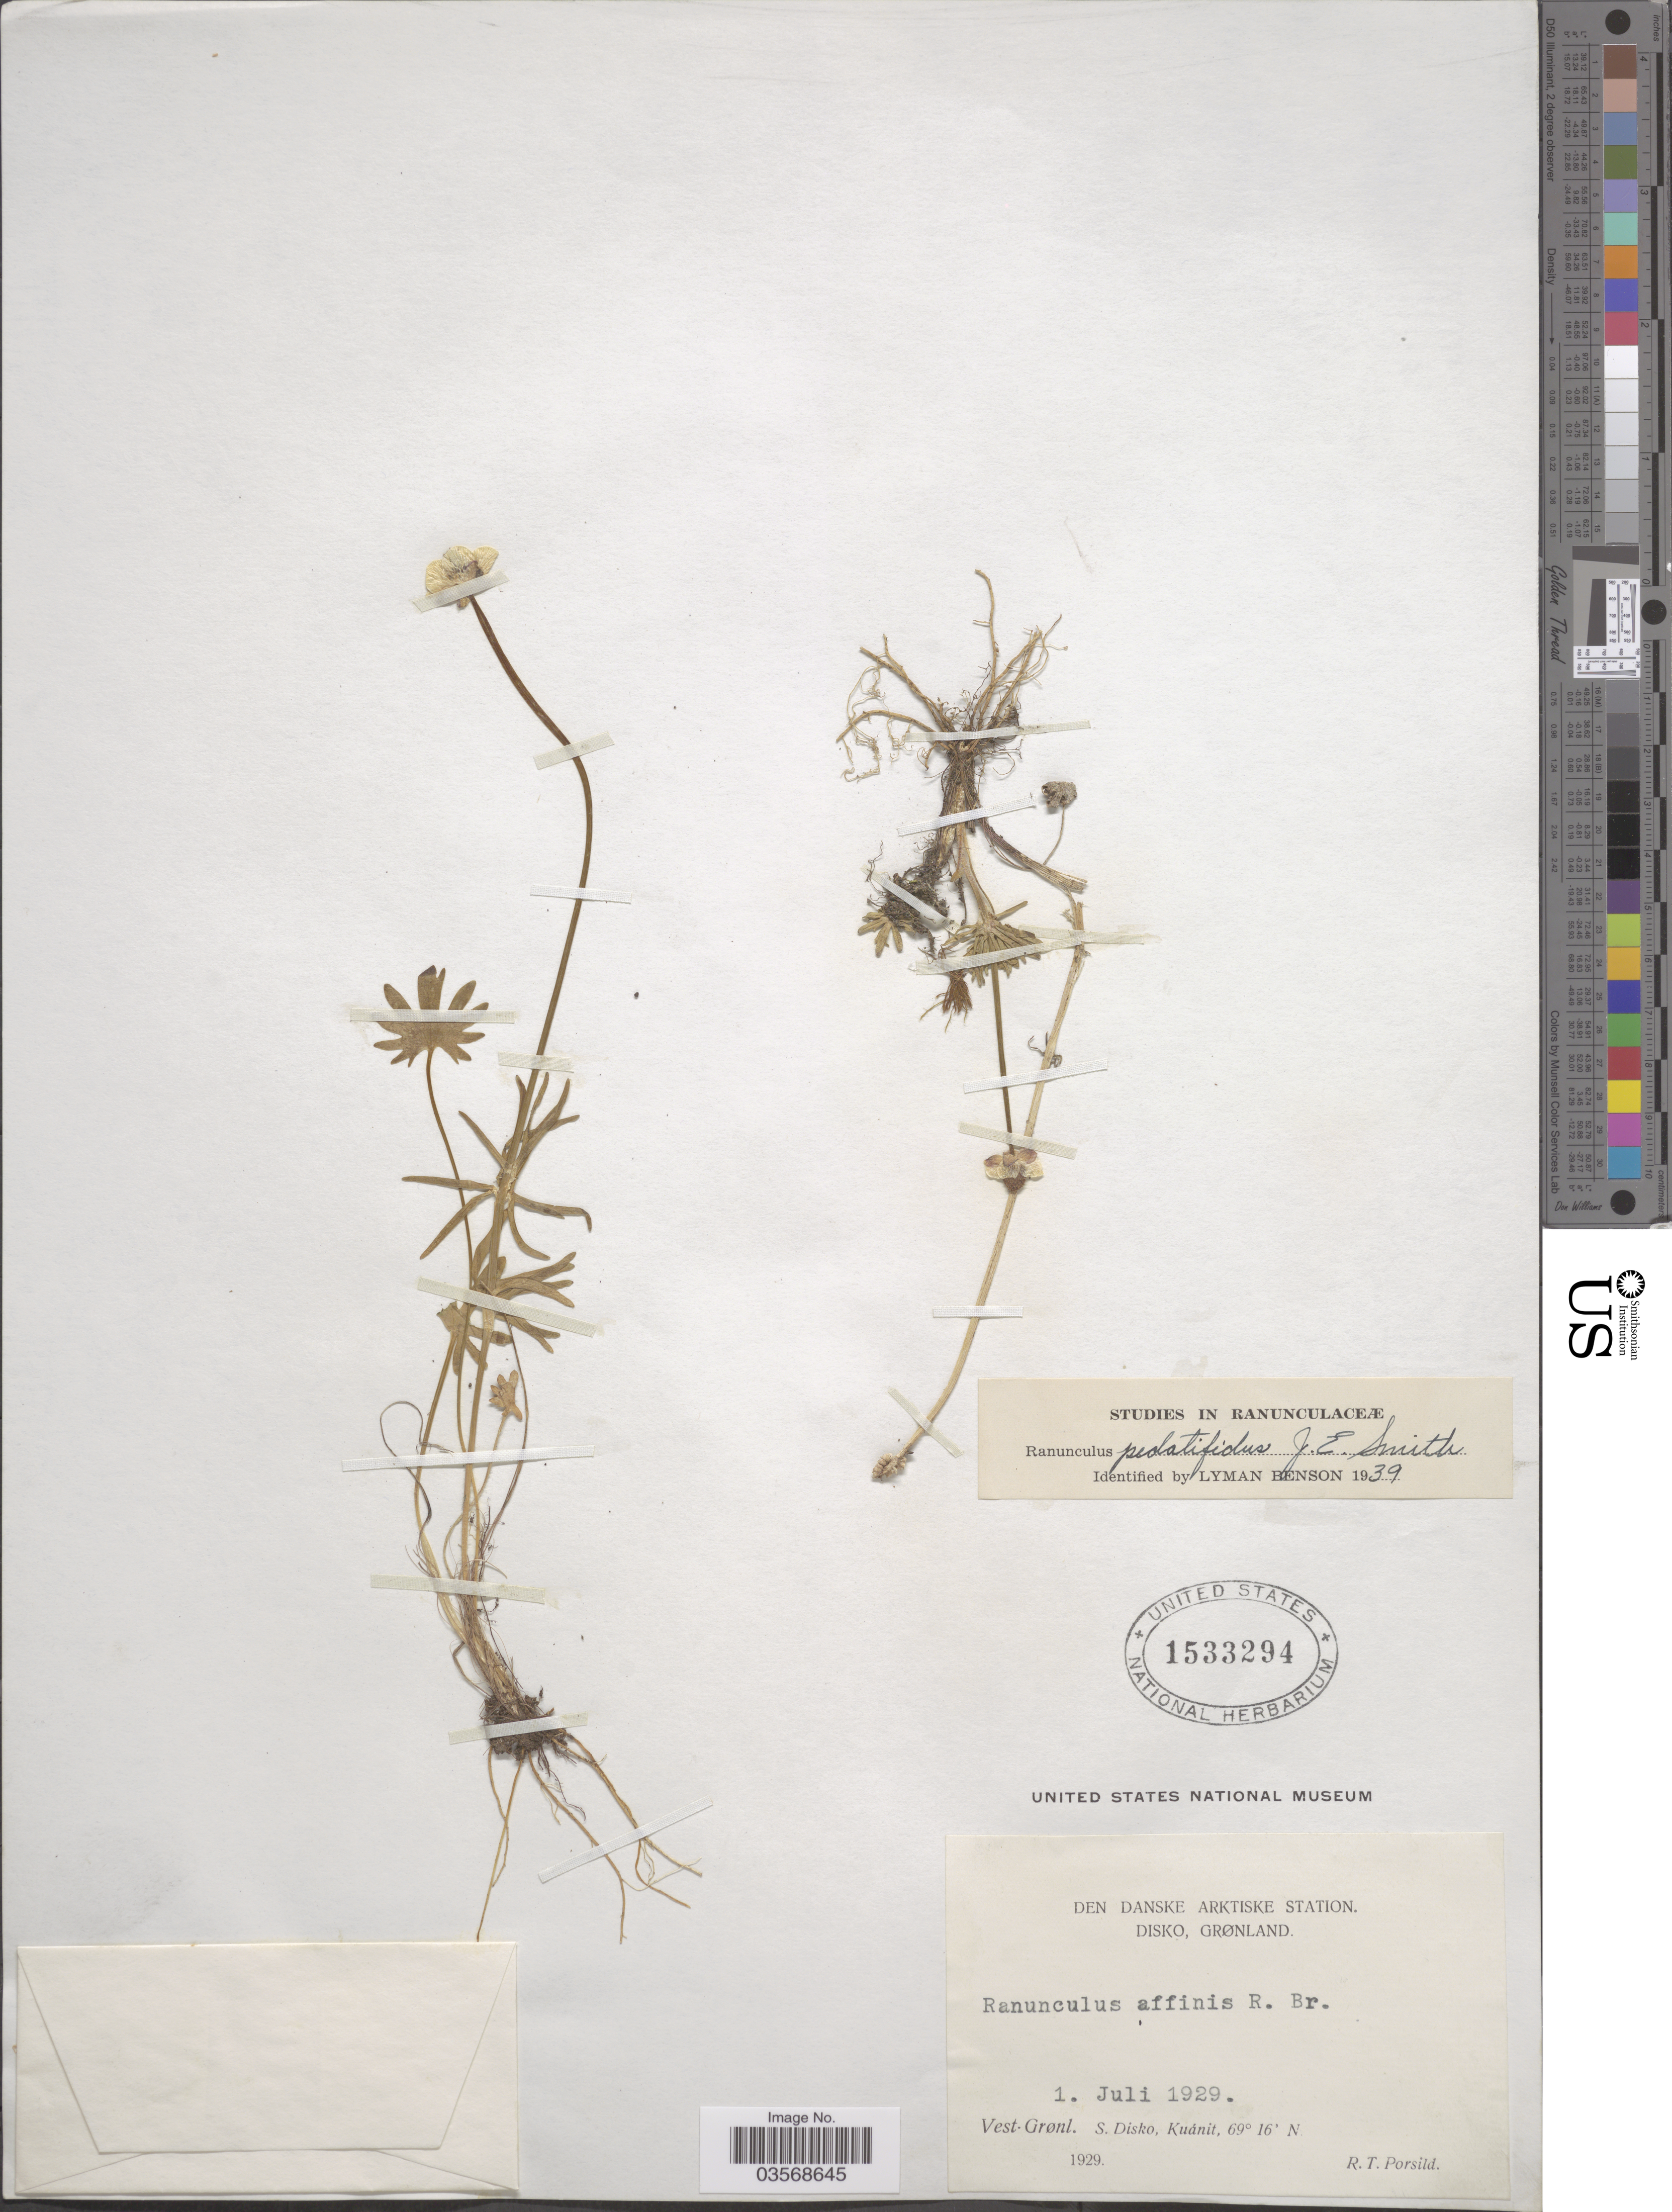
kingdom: Plantae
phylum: Tracheophyta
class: Magnoliopsida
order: Ranunculales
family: Ranunculaceae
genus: Ranunculus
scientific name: Ranunculus peduncularis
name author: Sm.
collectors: R. T. Porsild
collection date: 1929-07-01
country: Greenland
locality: Den Danske Arktiske Station. Disko. Grønland. Vest-Grønl. S. Disko, Kuánit.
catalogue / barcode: US 1533294